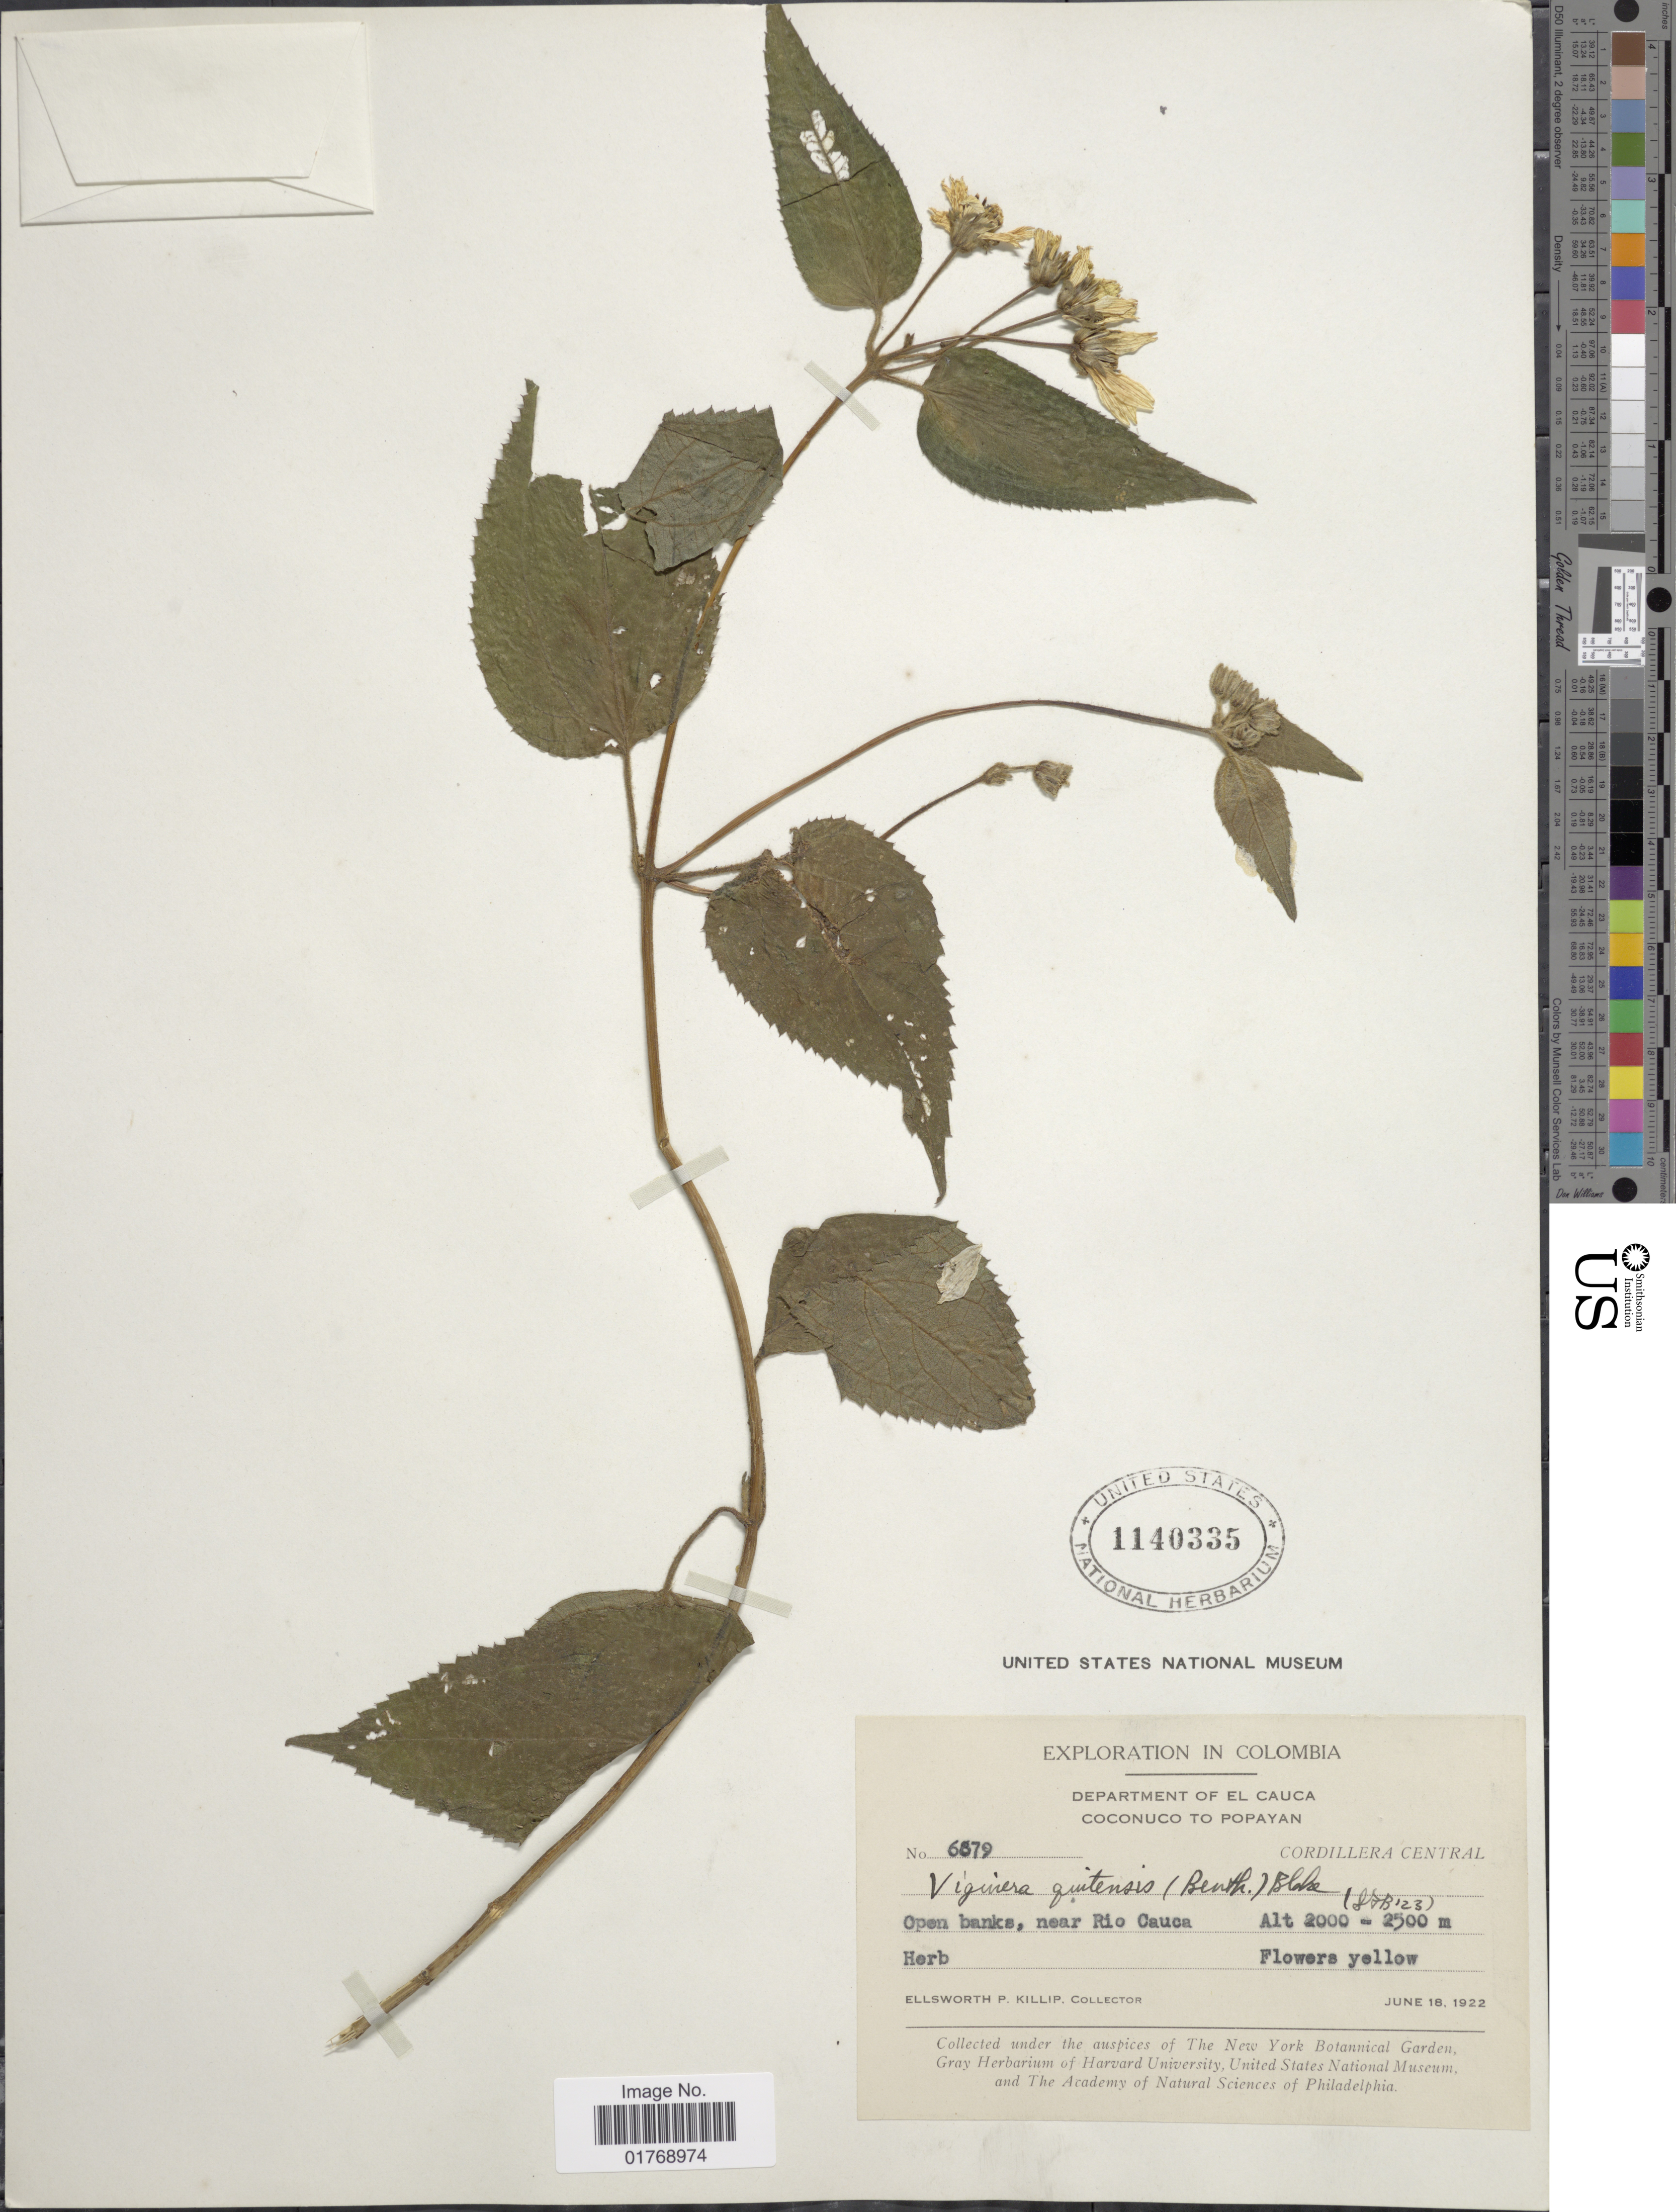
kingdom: Plantae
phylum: Tracheophyta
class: Magnoliopsida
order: Asterales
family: Asteraceae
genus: Viguiera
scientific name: Viguiera quitensis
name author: (Benth.) S.F. Blake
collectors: E. P. Killip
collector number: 6579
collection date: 1922-06-18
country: Colombia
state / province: Cauca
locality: Department of el Cauca. Coconuco to Popayan. Cordillera Central. Open banks, near Rio Cauca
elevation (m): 2000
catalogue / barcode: US 1140335